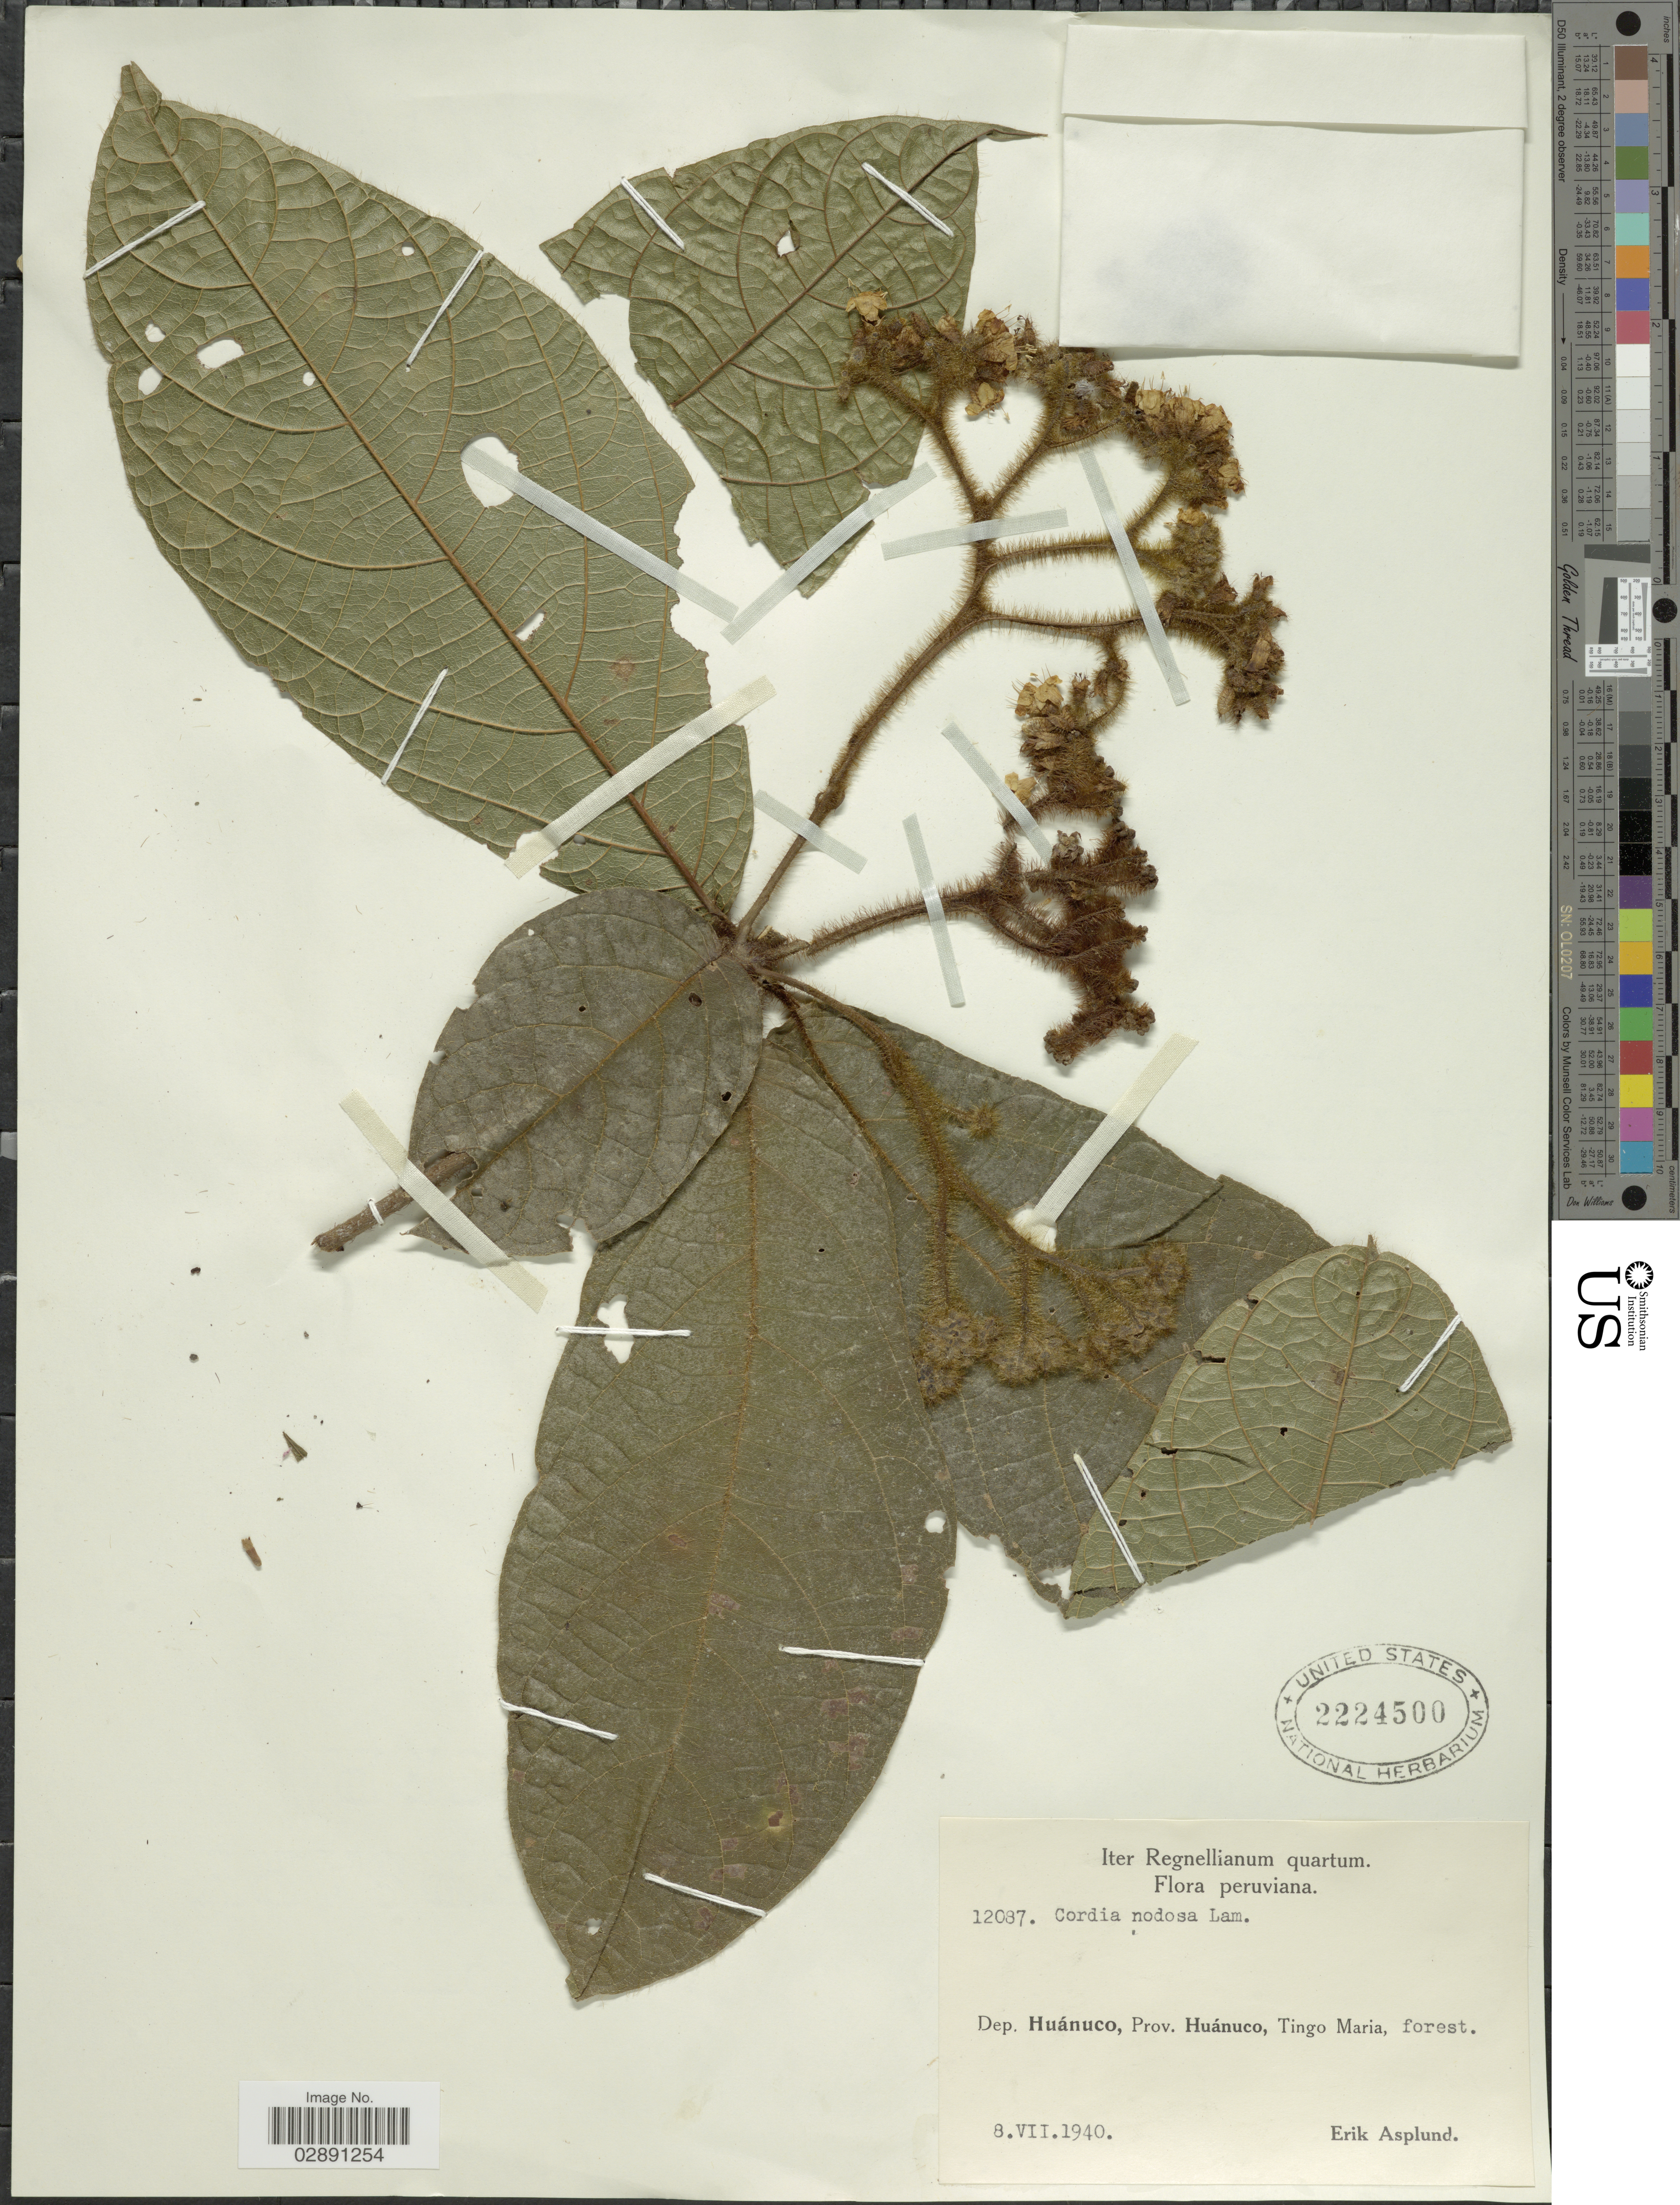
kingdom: Plantae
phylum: Tracheophyta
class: Magnoliopsida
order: Boraginales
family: Cordiaceae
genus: Cordia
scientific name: Cordia nodosa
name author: Lam.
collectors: E. Asplund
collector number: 12087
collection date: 1940-07-08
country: Peru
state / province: Huánuco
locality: Dep. Huánuco. Tingo Maria, forest.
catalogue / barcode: US 2224500